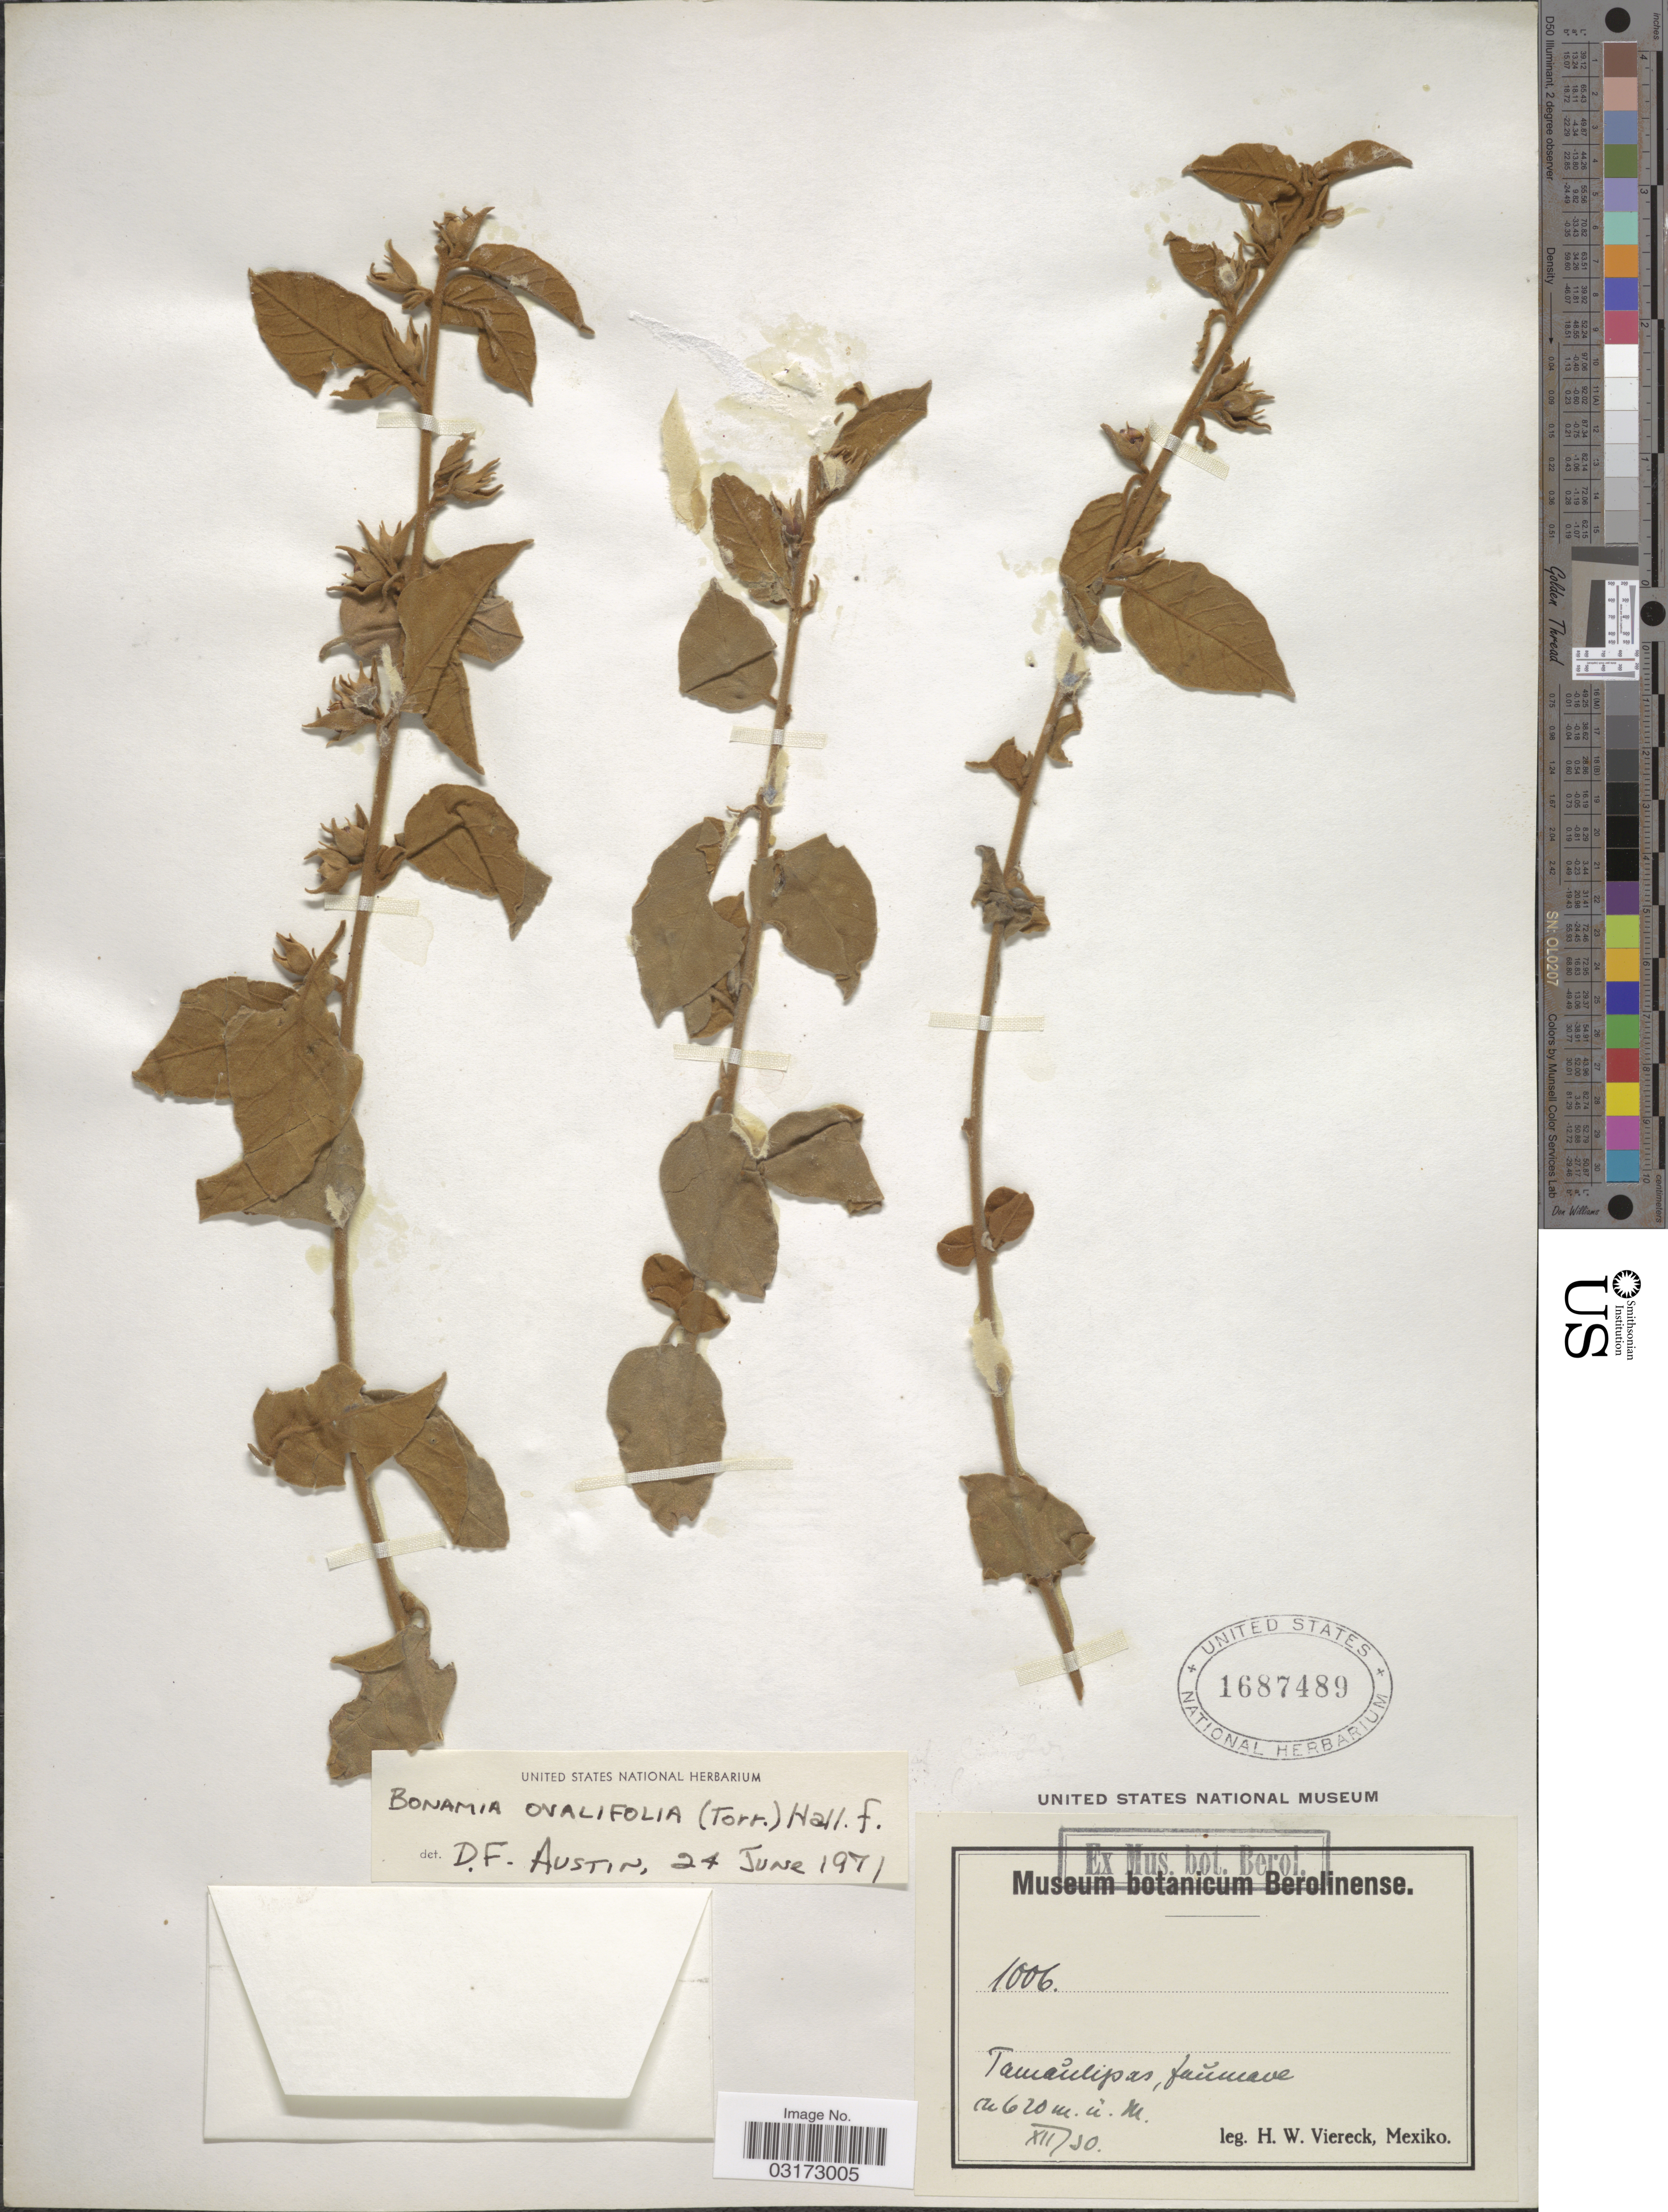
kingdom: Plantae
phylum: Tracheophyta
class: Magnoliopsida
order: Solanales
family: Convolvulaceae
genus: Bonamia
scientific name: Bonamia ovalifolia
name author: (Torr.) Hallier f.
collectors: H. W. Viereck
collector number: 1006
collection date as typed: Transcribed d/m/y: /12/10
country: Mexico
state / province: Tamaulipas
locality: Tamaulipas, Jaumave.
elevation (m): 620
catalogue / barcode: US 1687489